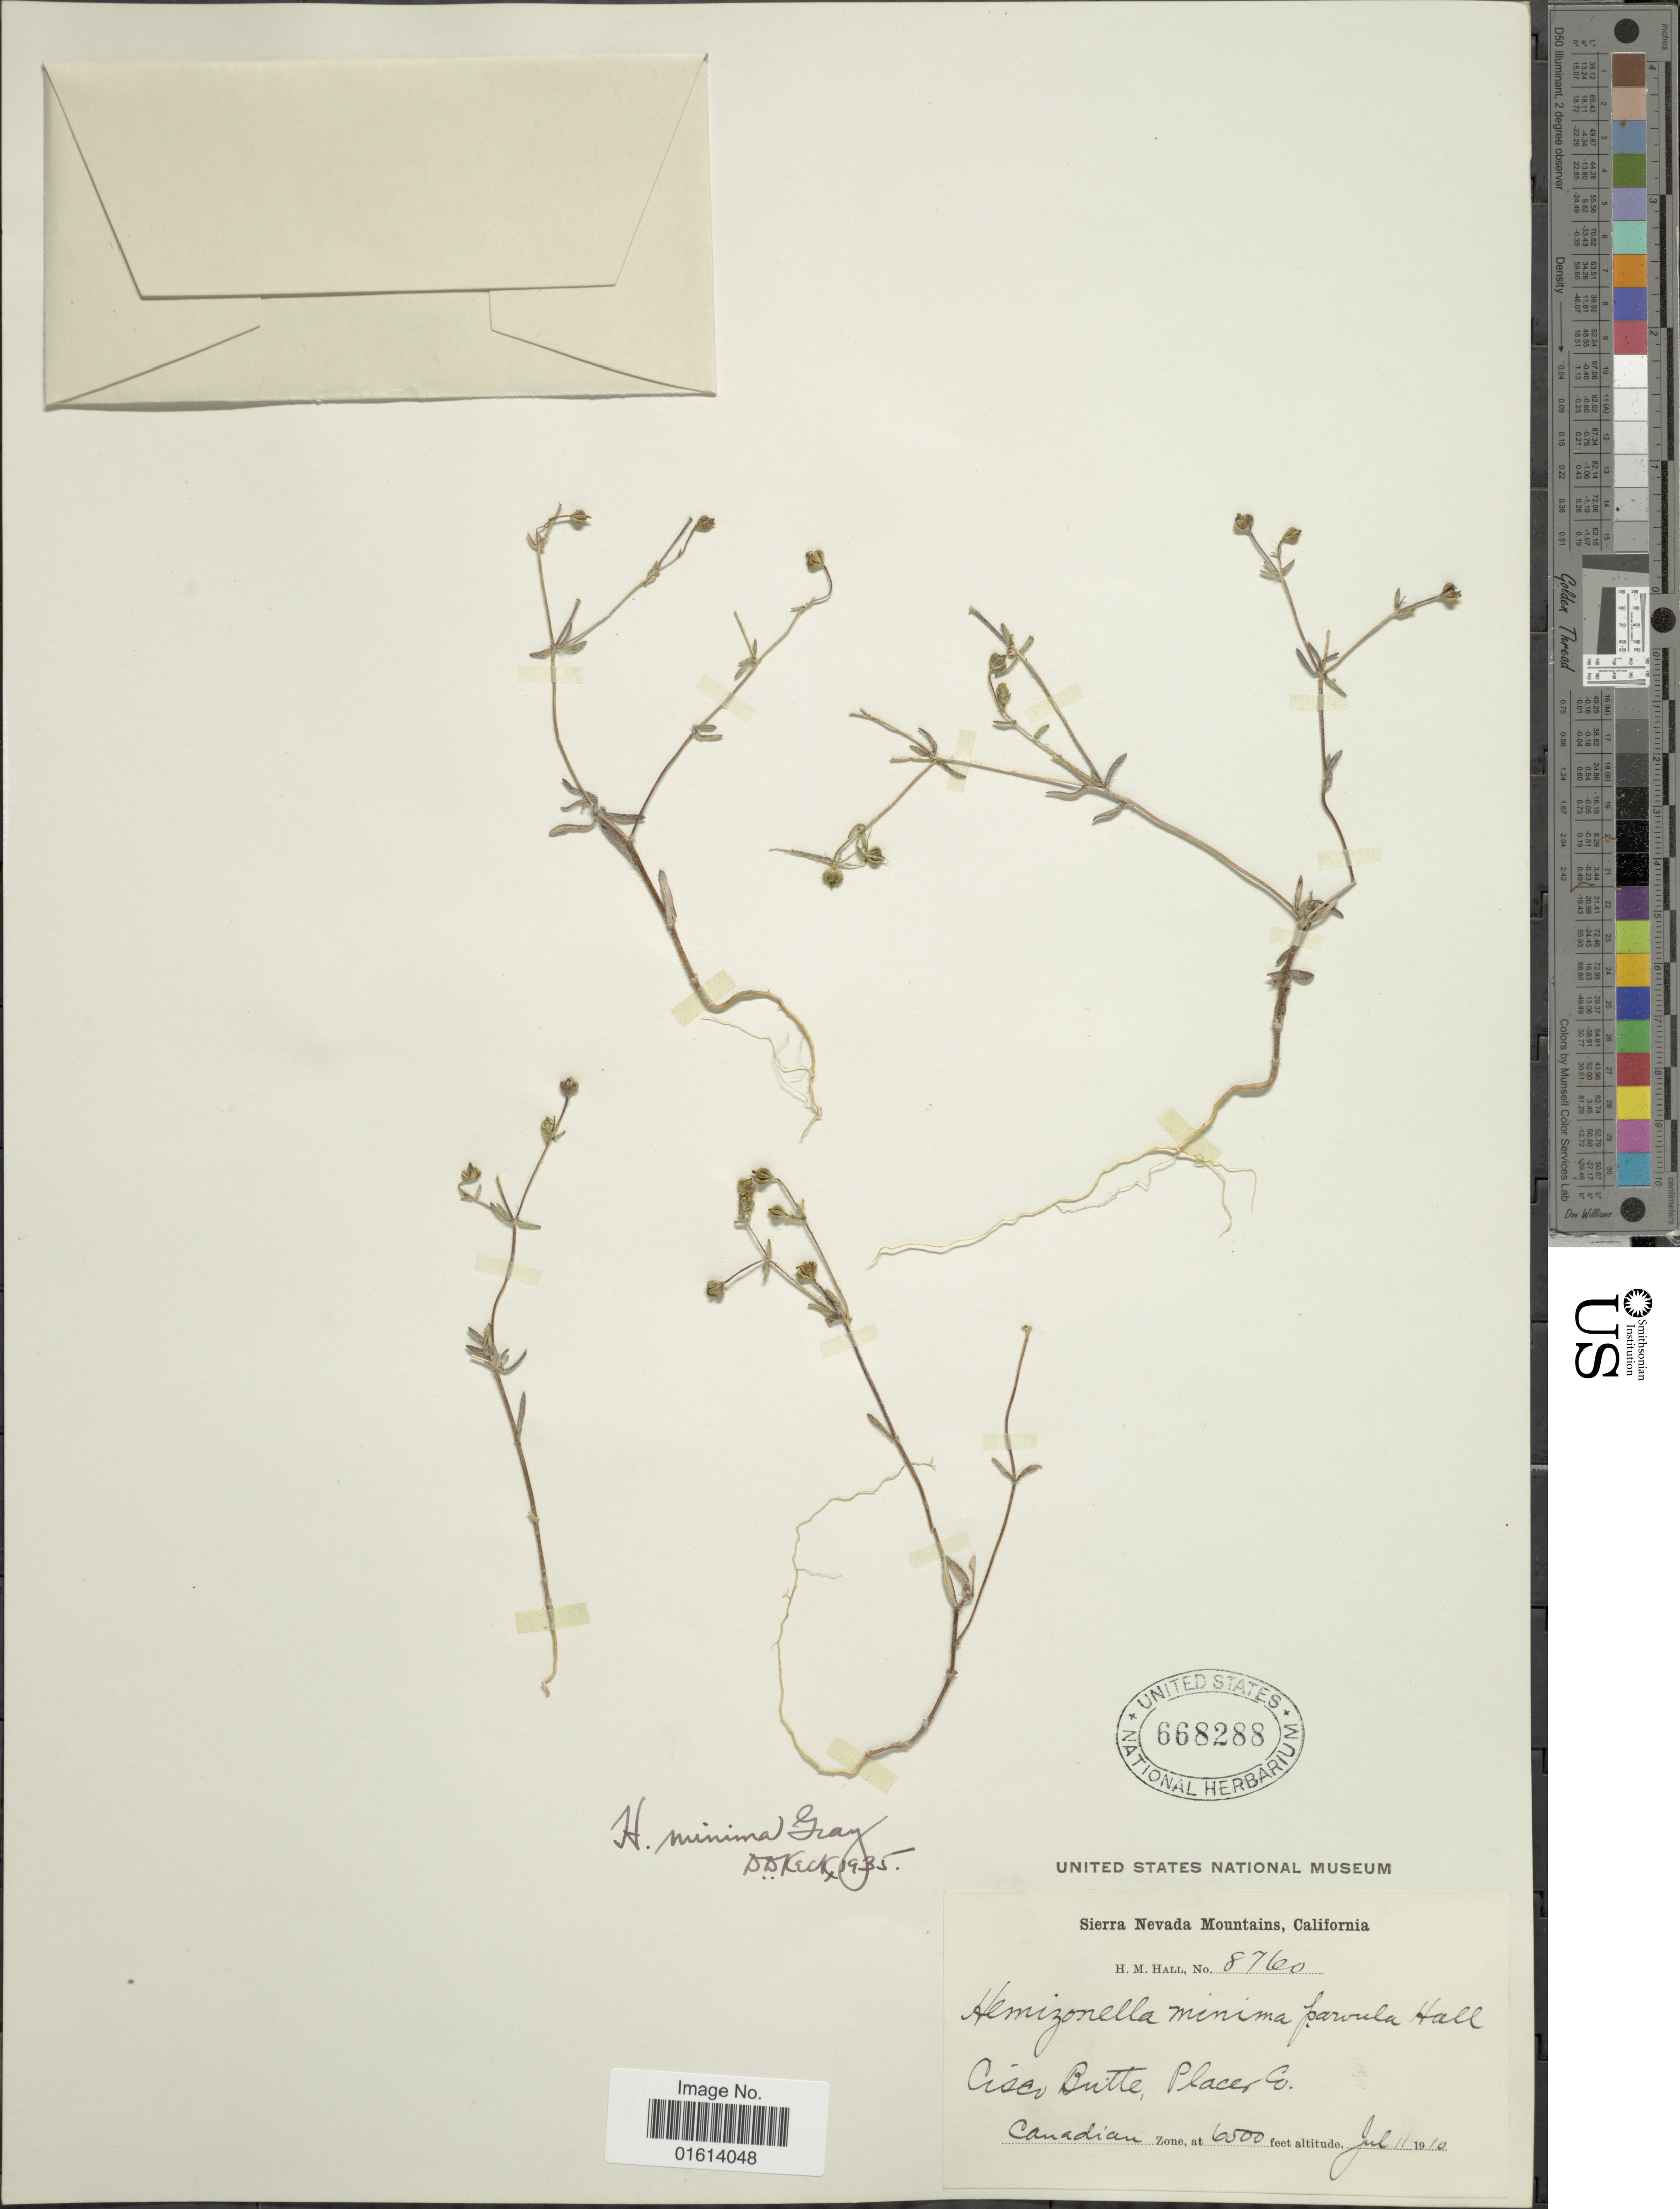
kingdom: Plantae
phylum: Tracheophyta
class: Magnoliopsida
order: Asterales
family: Asteraceae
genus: Hemizonella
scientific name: Hemizonella minima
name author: (A. Gray) A. Gray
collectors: H. M. Hall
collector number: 8760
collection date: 1910-07-11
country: United States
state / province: California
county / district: Placer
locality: Sierra Nevada Mountains, Cisco Butte, Placer Co., Canadian Zone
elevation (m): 1981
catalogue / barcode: US 668288